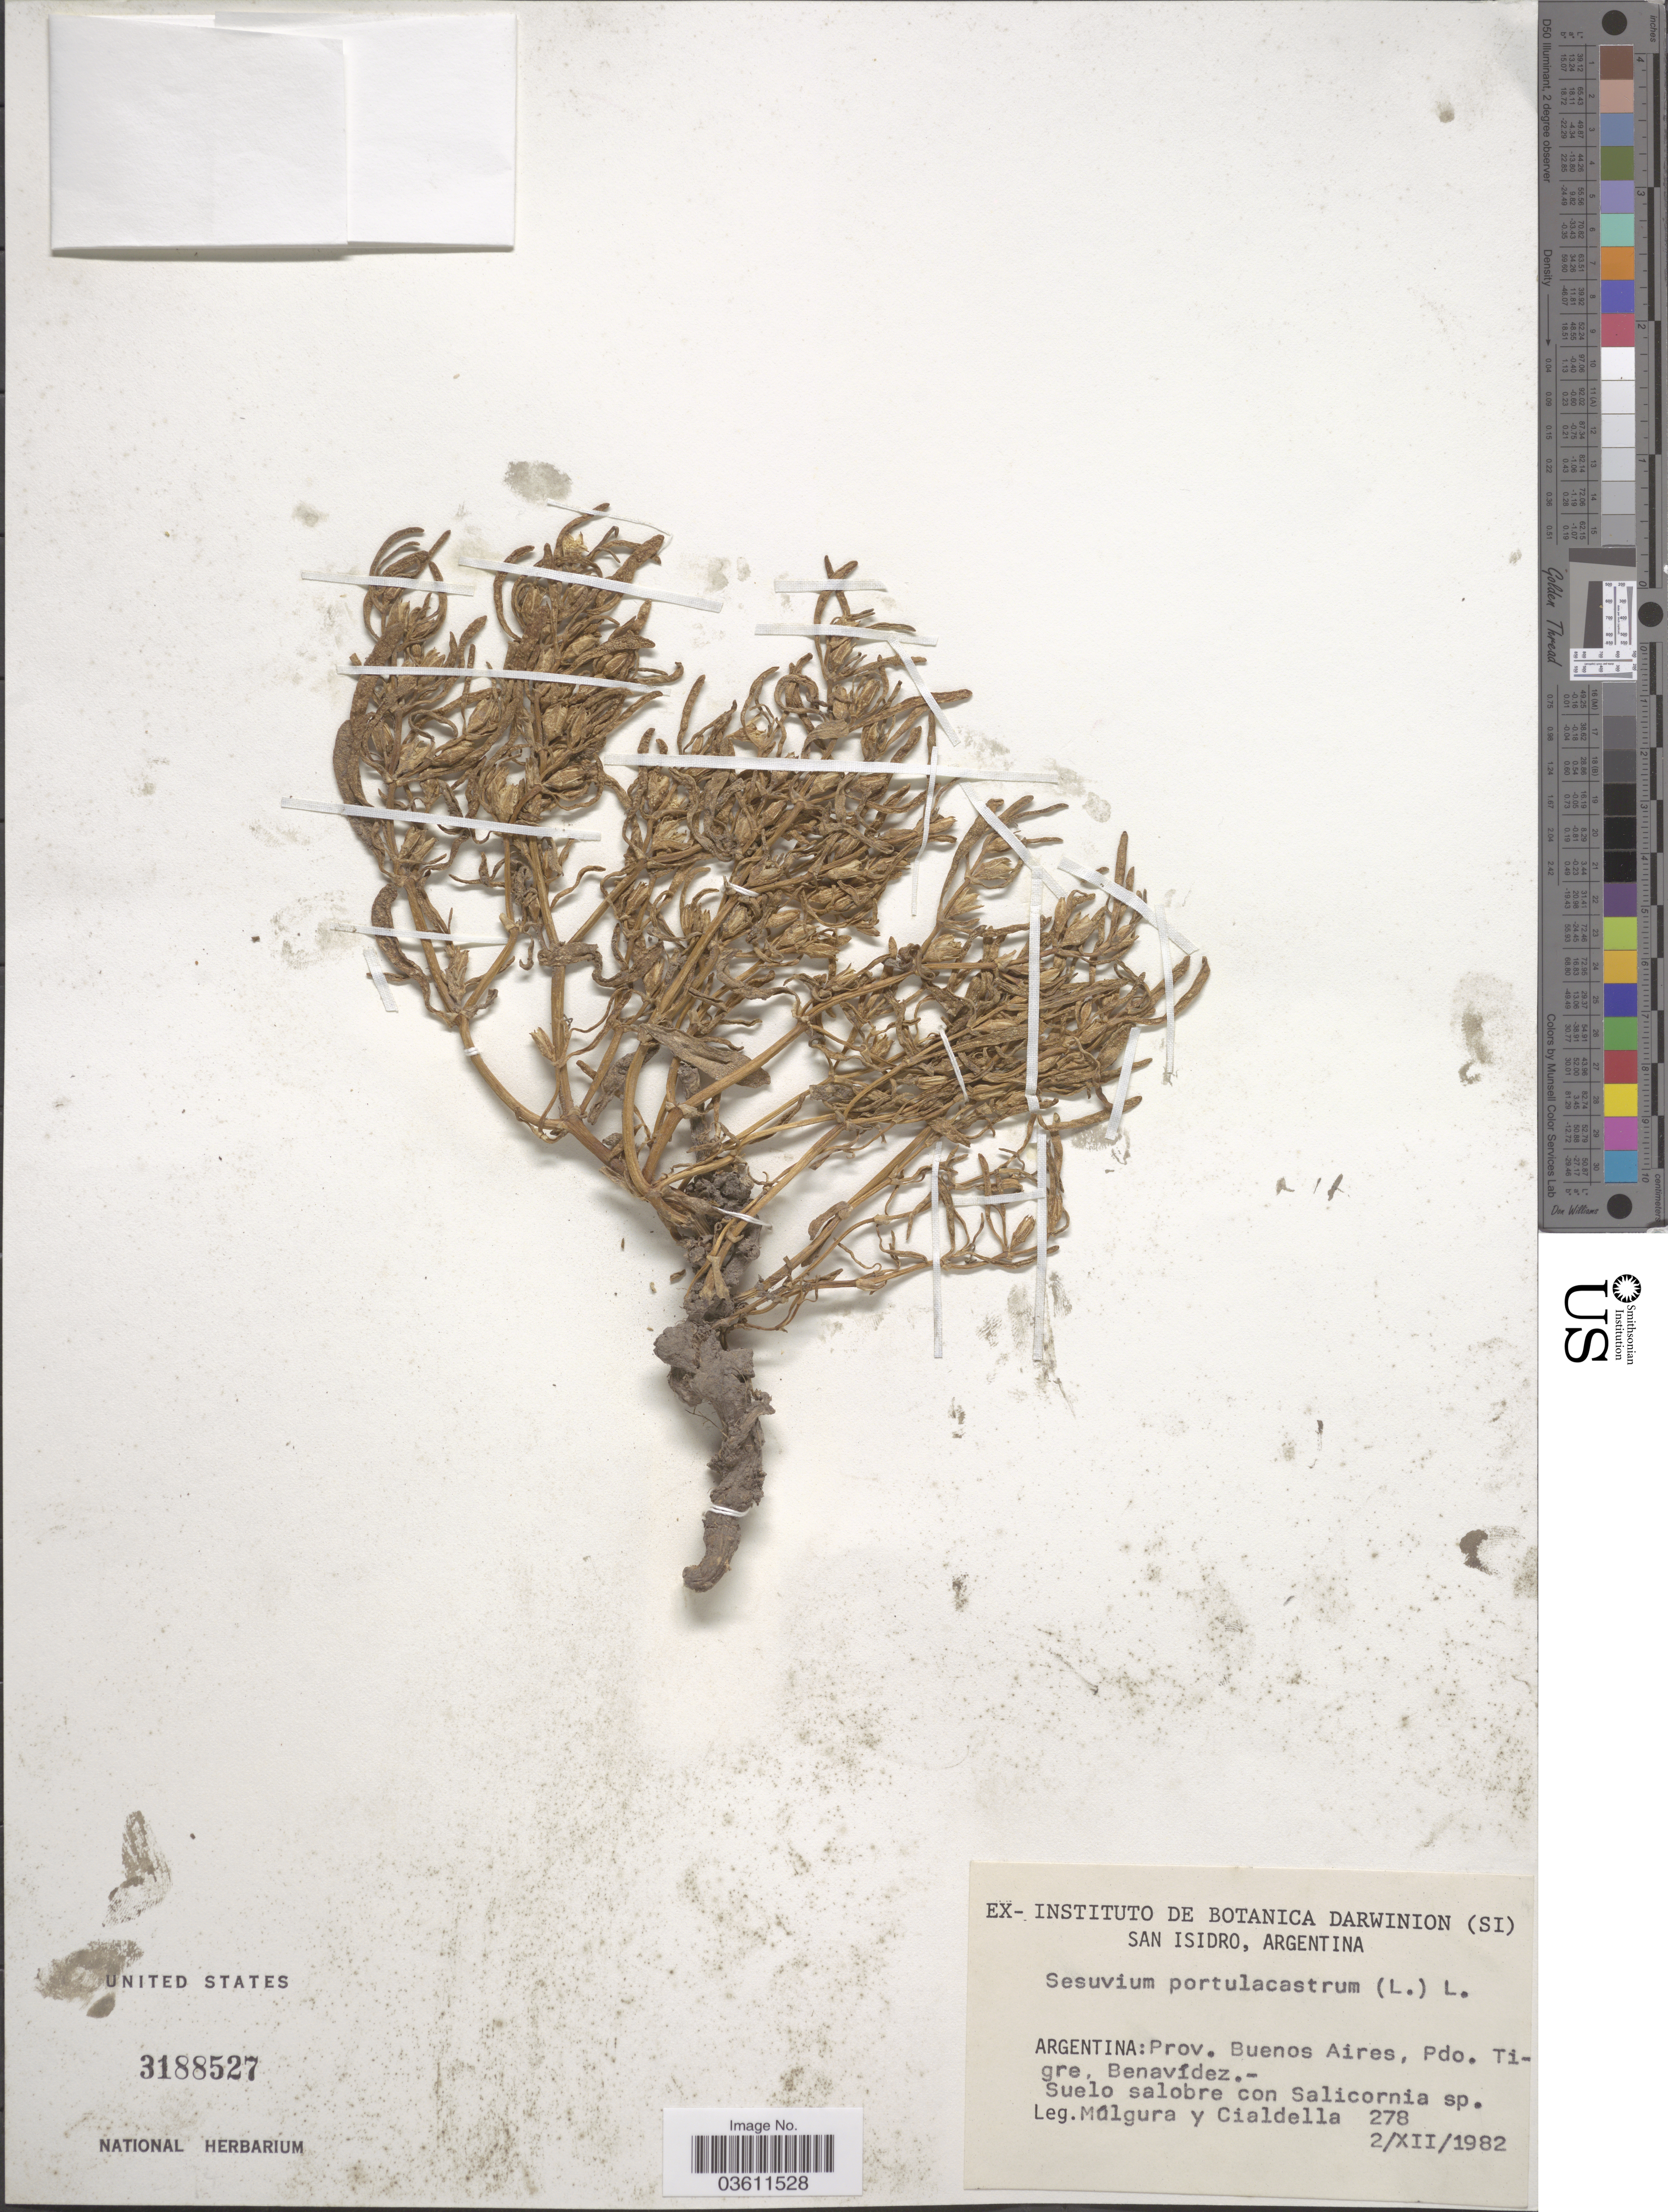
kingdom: Plantae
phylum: Tracheophyta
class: Magnoliopsida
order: Caryophyllales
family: Aizoaceae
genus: Sesuvium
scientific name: Sesuvium parviflorum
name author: DC.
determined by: Strong, Mark T., (BOT), Smithsonian Institution - National Museum of Natural History (UNITED STATES)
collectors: Múlgura & Cialdella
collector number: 278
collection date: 1982-12-02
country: Argentina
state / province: Buenos Aires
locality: Pdo. Tigre, Benavídez.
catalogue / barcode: US 3188527